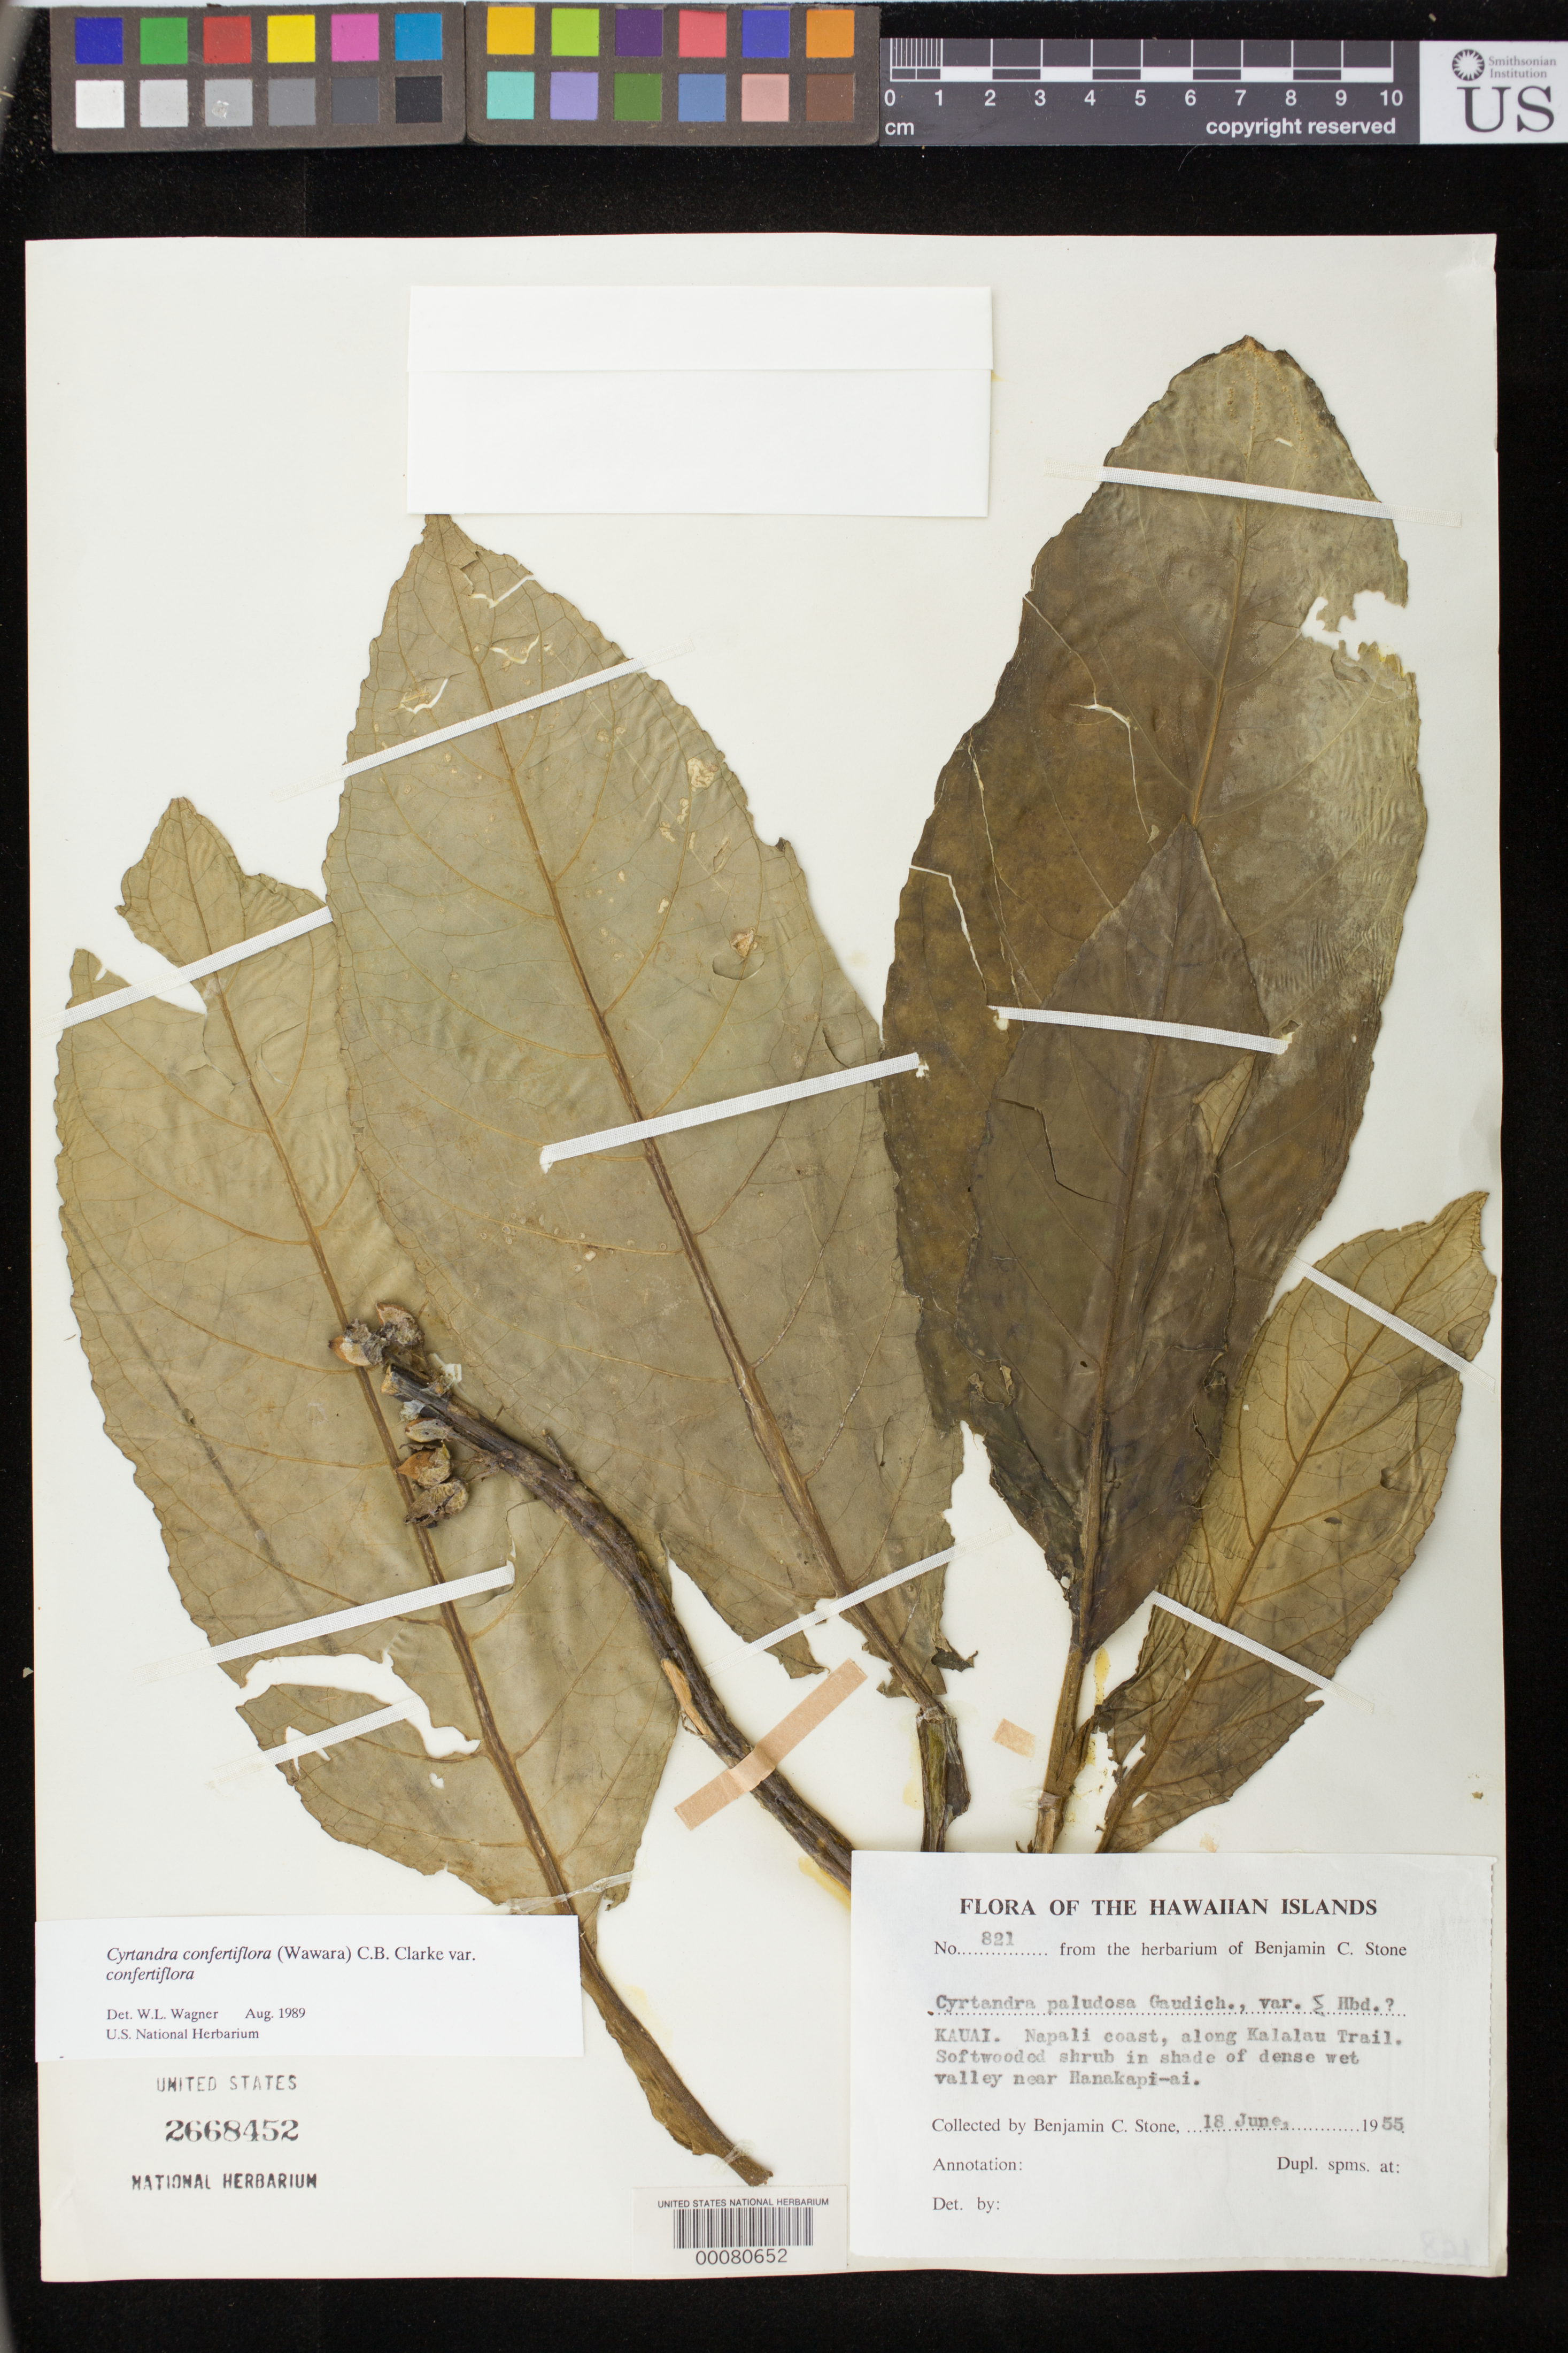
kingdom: Plantae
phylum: Tracheophyta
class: Magnoliopsida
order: Lamiales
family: Gesneriaceae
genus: Cyrtandra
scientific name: Cyrtandra confertiflora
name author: (Wawra) C.B. Clarke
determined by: Wagner, W. L., (BOT), Smithsonian Institution - National Museum of Natural History (UNITED STATES)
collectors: B. C. Stone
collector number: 821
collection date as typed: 18 Jun 1955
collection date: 1955-06-18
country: United States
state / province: Hawaii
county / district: Kauai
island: Kaua'i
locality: Napali coast, along Kalalau trail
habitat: In shade of dense wet valley near hanakapi-ai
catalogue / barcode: US 2668452